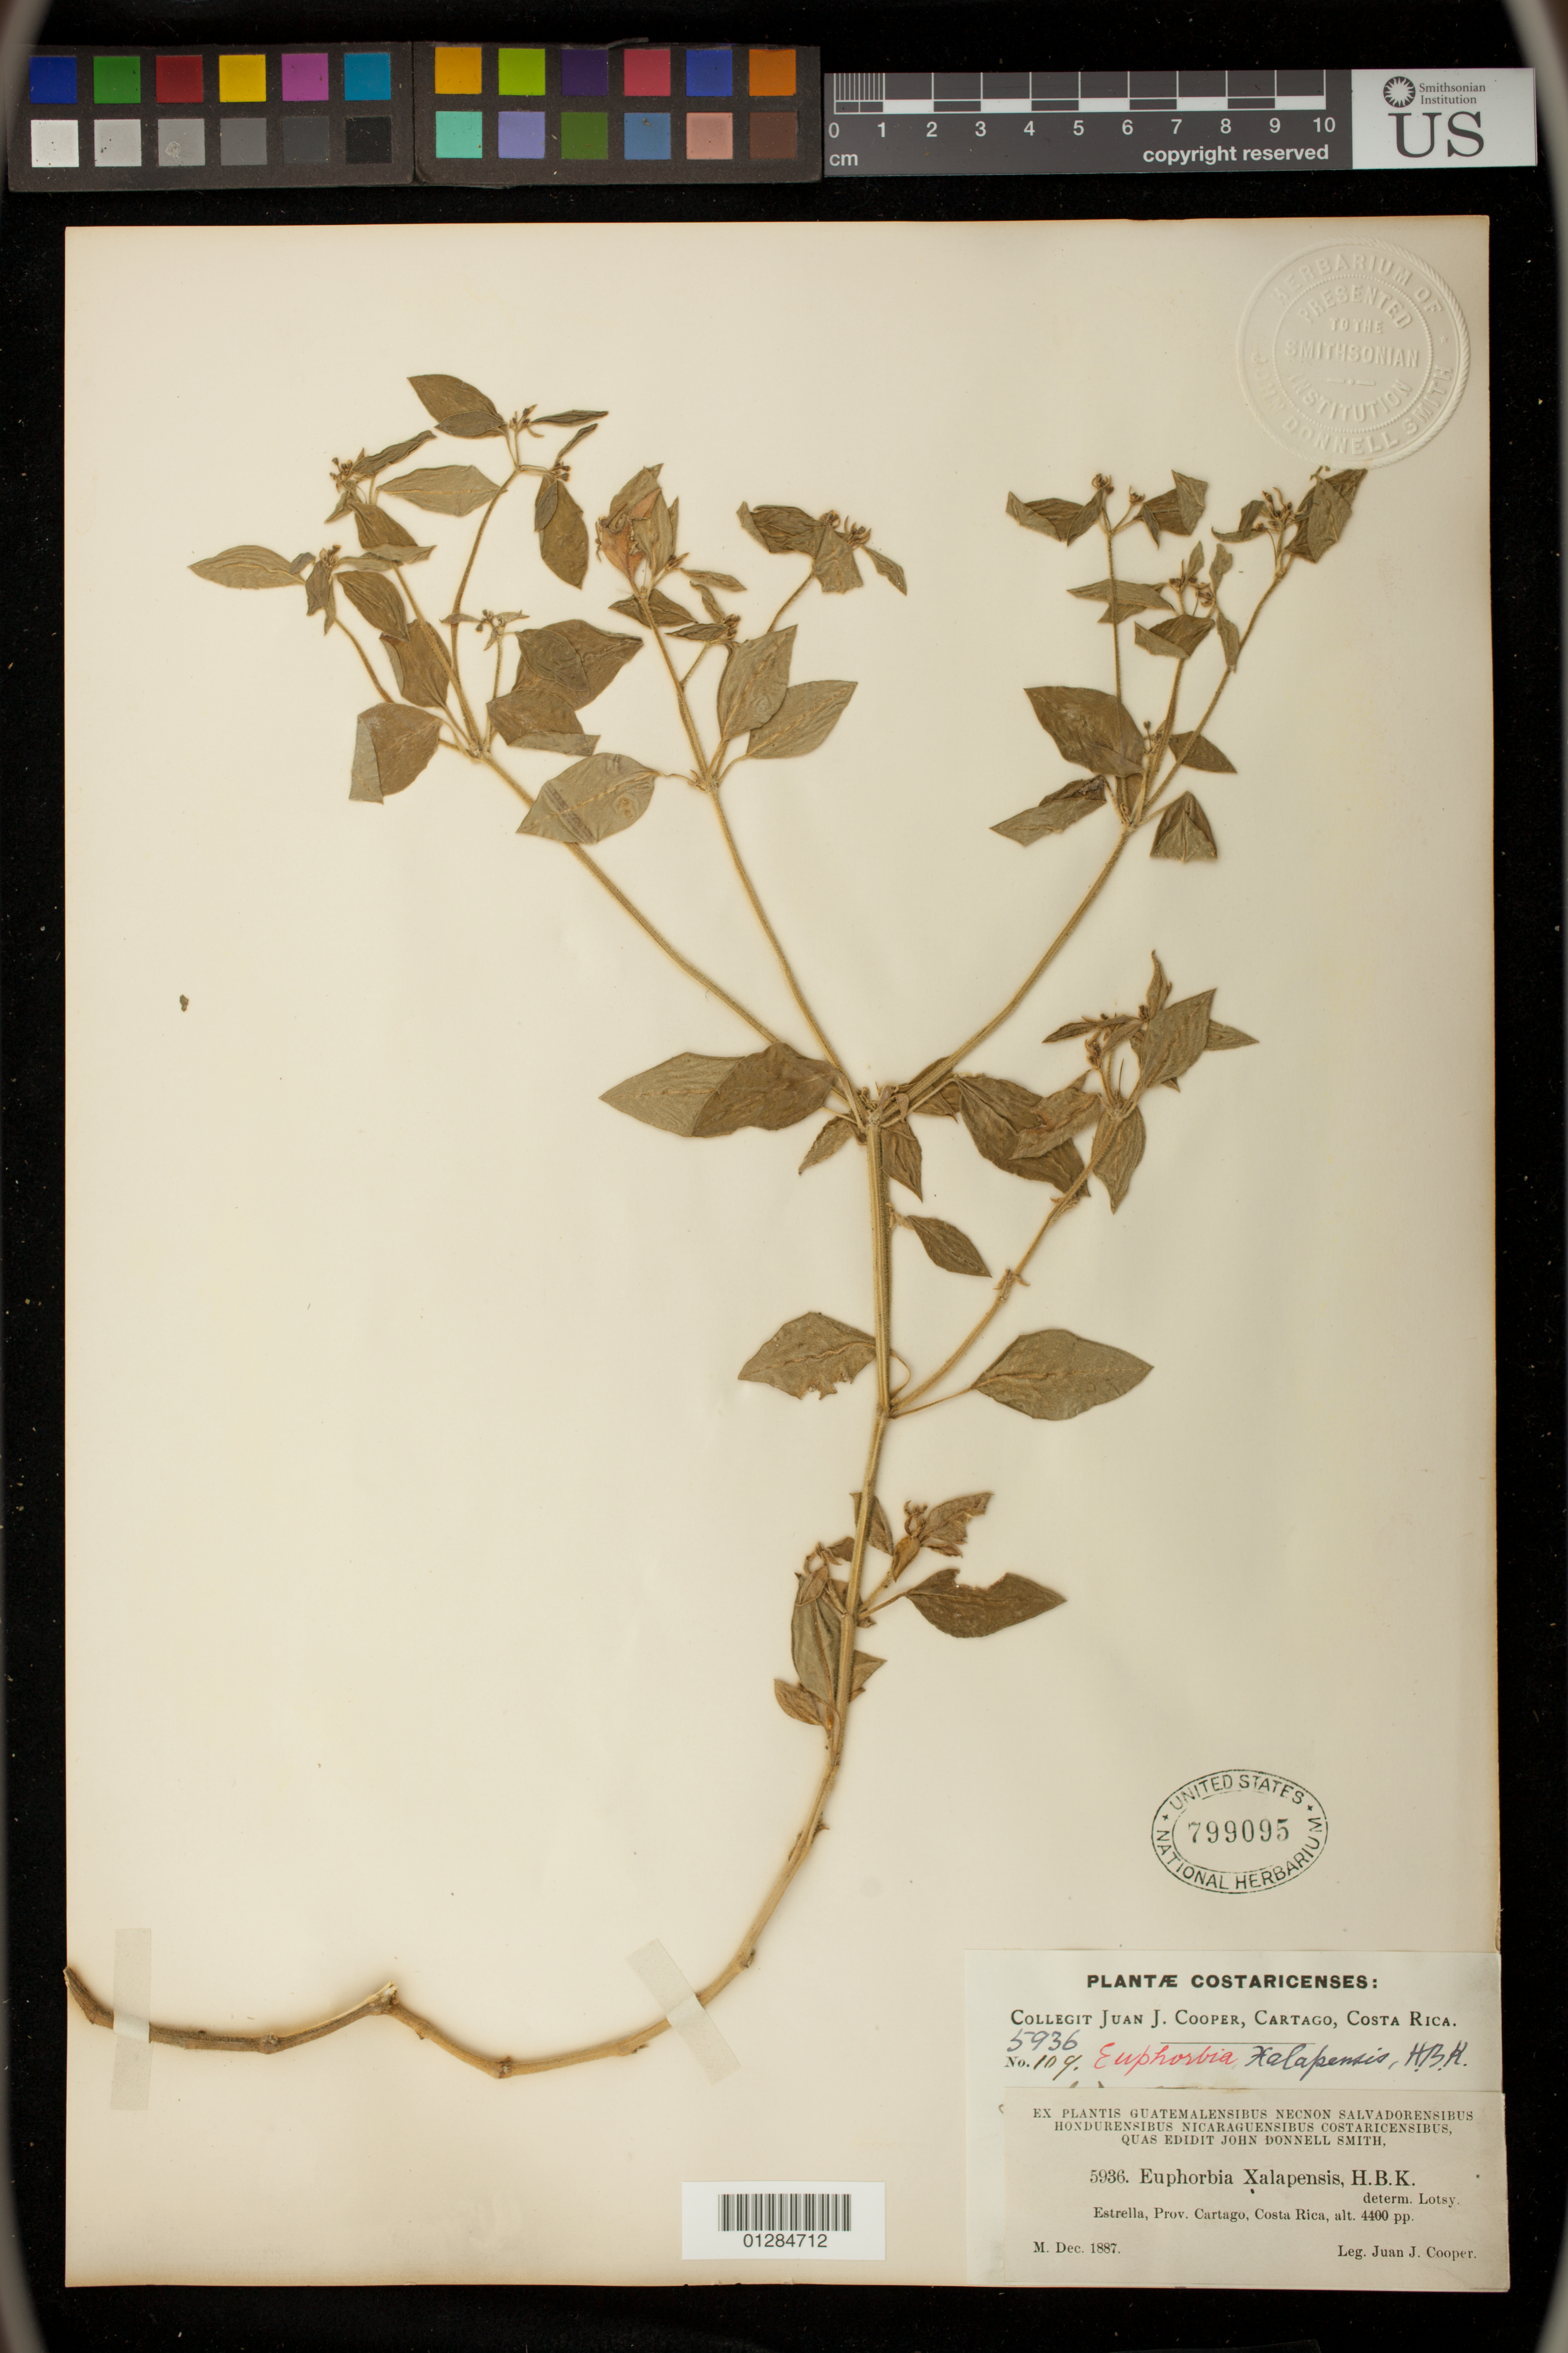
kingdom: Plantae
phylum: Tracheophyta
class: Magnoliopsida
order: Malpighiales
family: Euphorbiaceae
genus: Euphorbia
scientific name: Euphorbia xalapensis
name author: Kunth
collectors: J. J. Cooper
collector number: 5936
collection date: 1887-12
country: Costa Rica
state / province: Cartago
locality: Estrella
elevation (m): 1341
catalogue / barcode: US 799095